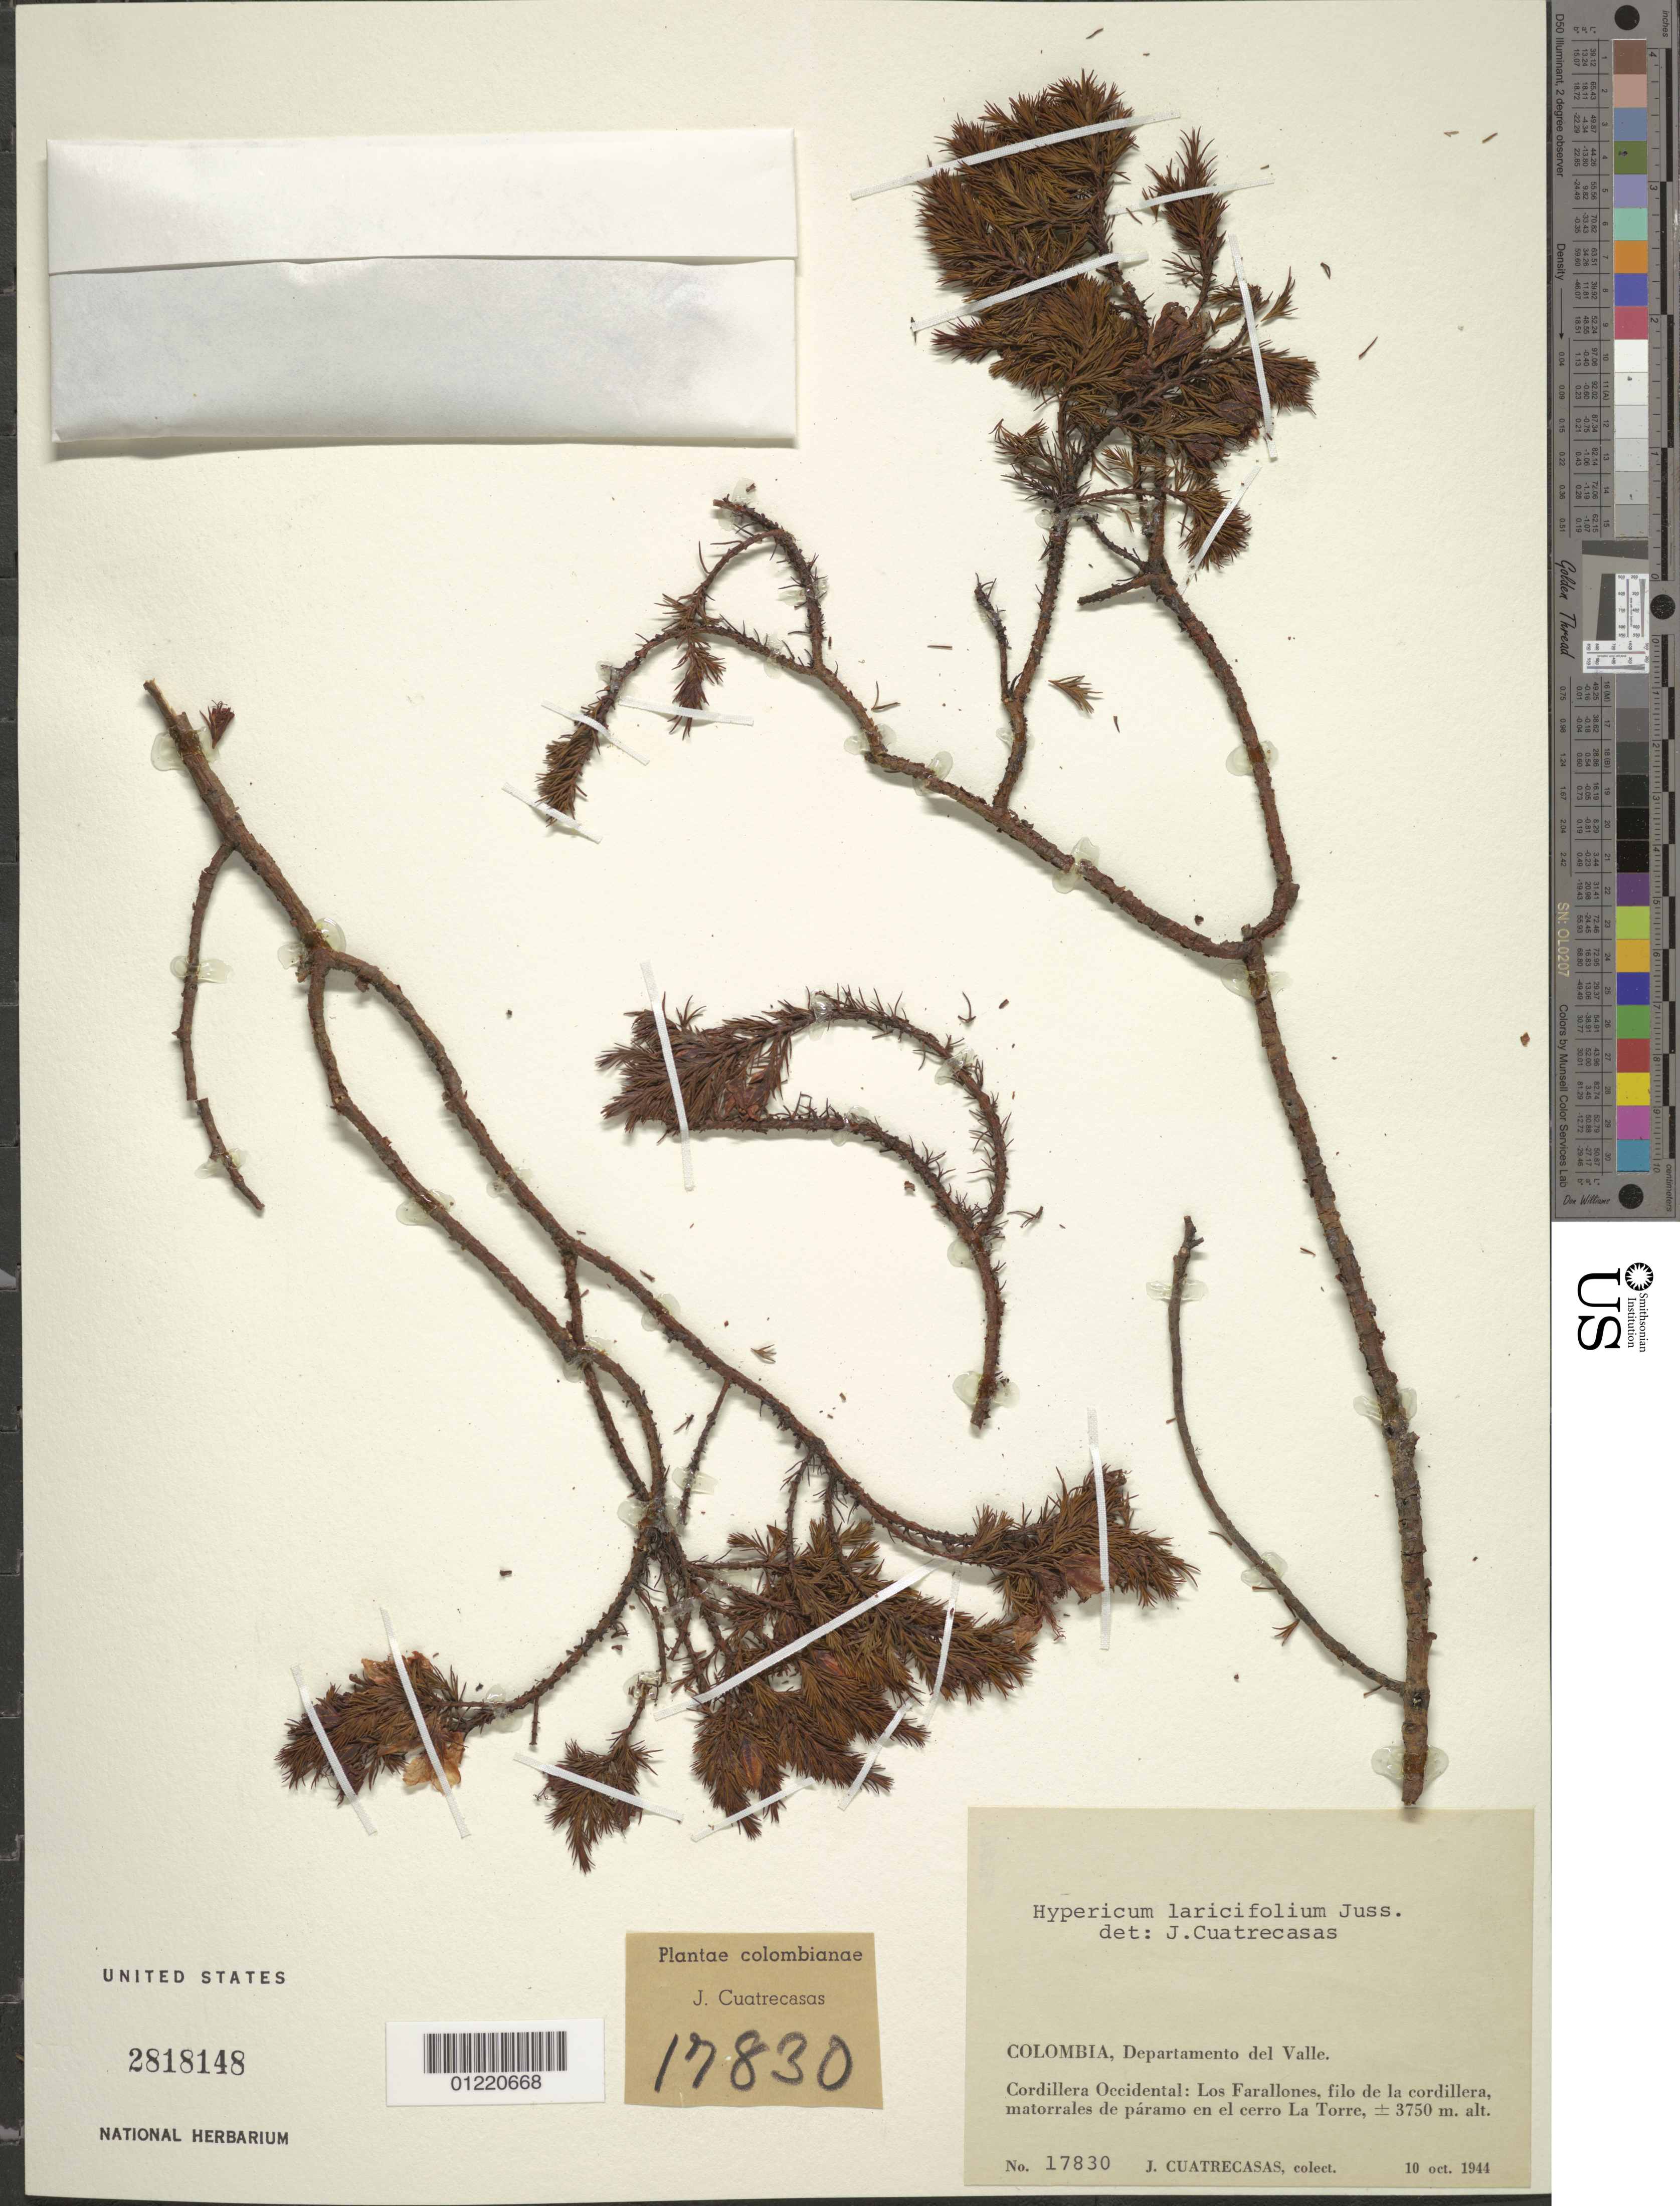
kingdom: Plantae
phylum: Tracheophyta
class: Magnoliopsida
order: Malpighiales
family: Hypericaceae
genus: Hypericum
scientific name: Hypericum laricifolium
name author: Juss.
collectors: J. Cuatrecasas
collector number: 17830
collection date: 1944-10-10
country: Colombia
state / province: Valle del Cauca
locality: Cordillera Occidental: Los Farallones, filo de la cordillera, matorrales de paramo en el cerro La Torre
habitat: Paramo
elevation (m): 3750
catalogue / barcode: US 2818148